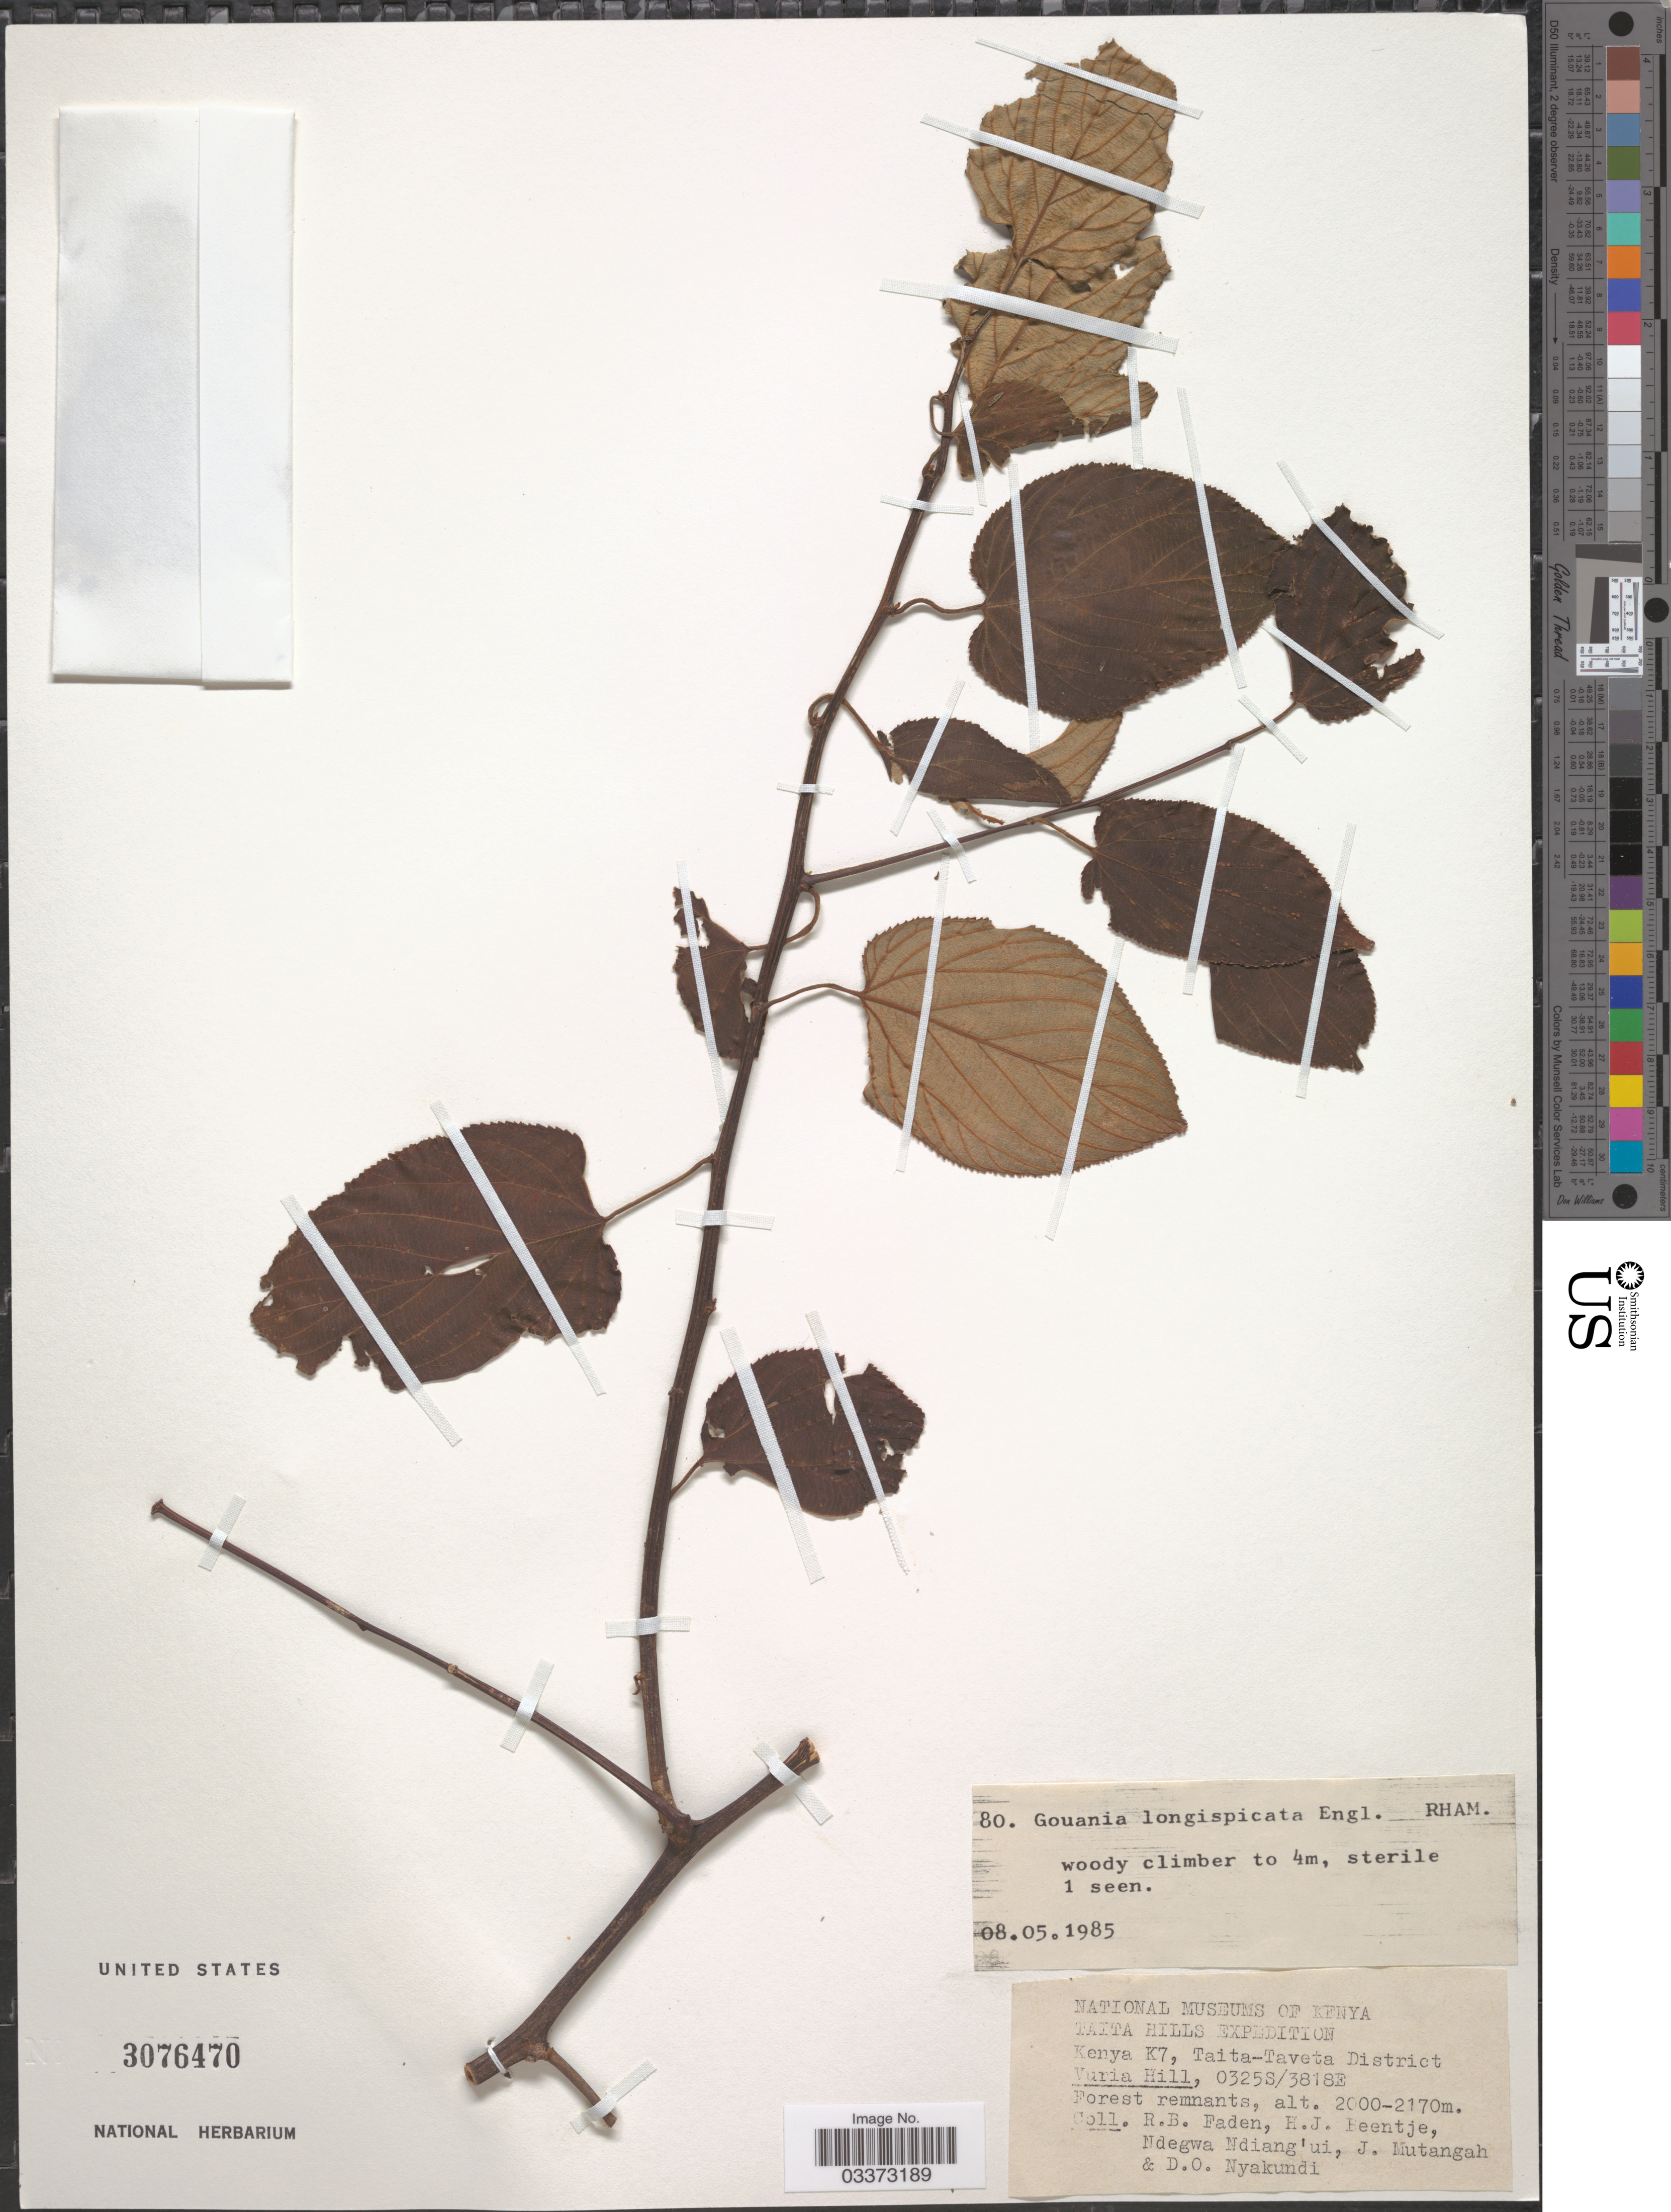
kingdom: Plantae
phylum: Tracheophyta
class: Magnoliopsida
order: Rosales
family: Rhamnaceae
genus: Gouania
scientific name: Gouania longispicata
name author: Engl.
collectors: R. B. Faden, H. J. Beentje, Ndegwa Ndiang'ui, J. Mutangah & D. Nyakundi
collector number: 80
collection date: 1985-05-08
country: Kenya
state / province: Taita Taveta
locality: Taita Hills. K7, Taita-Taveta District Varia Hill.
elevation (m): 2000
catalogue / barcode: US 3076470